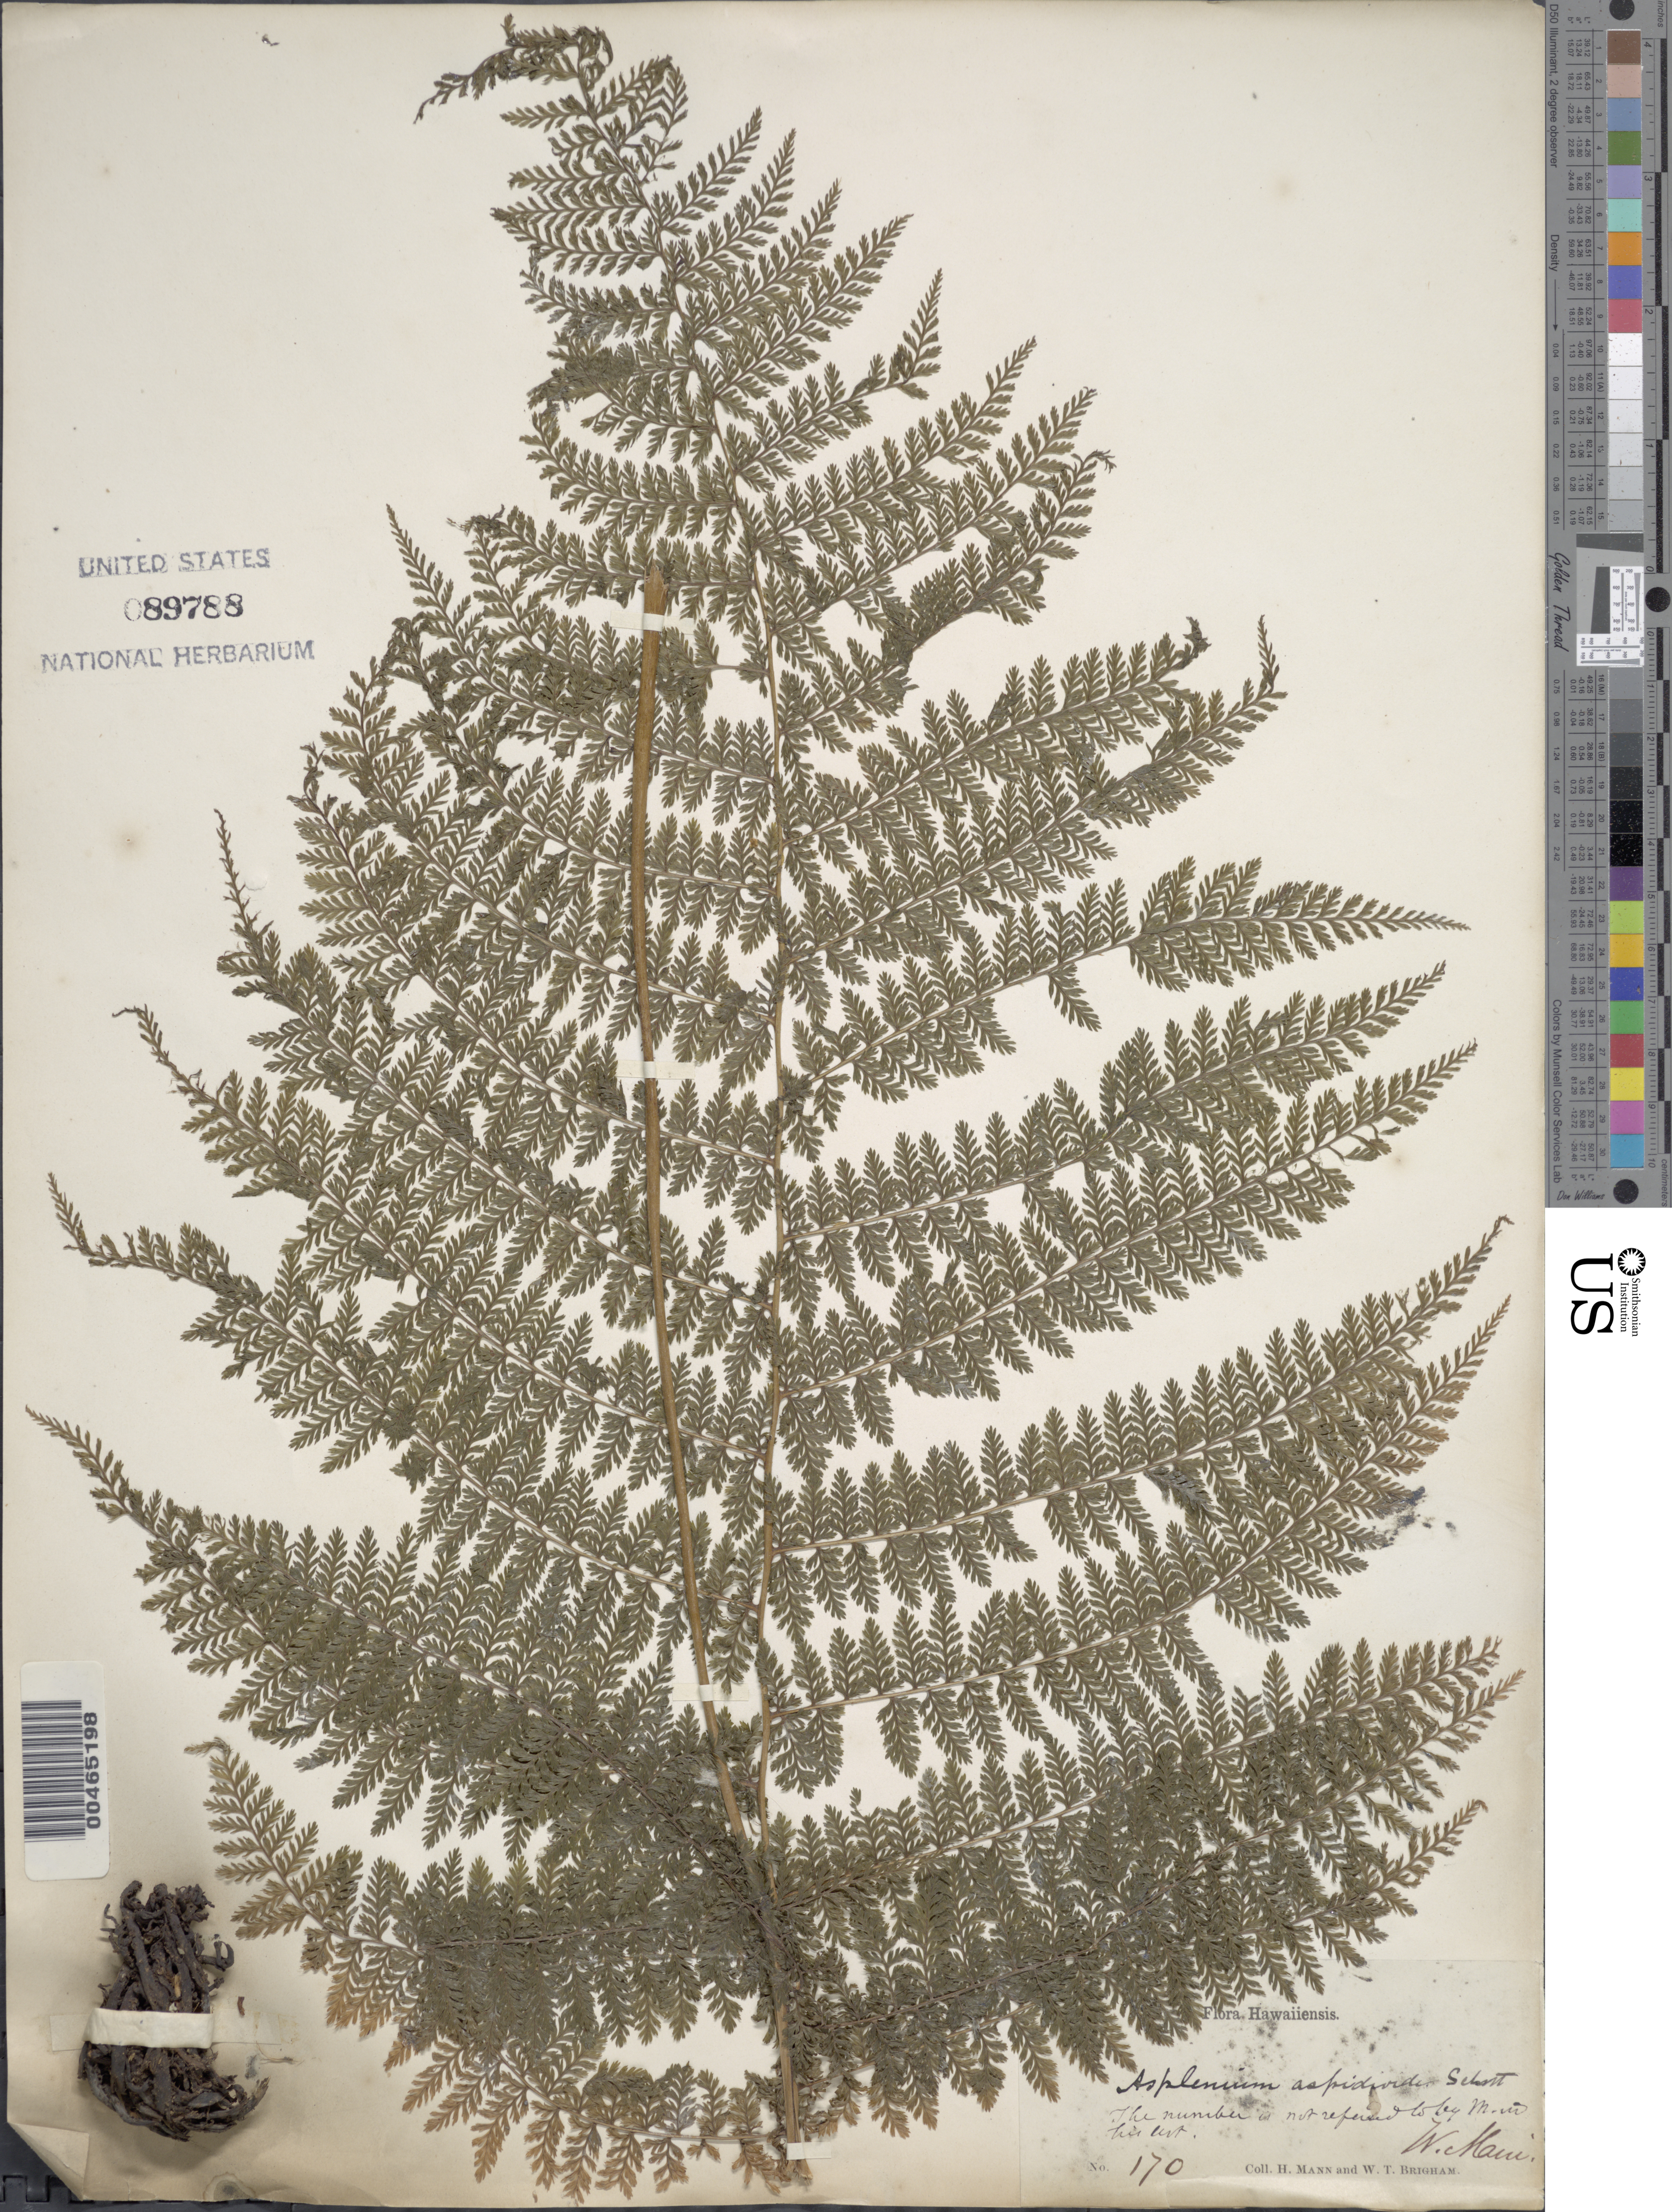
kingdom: Plantae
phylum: Tracheophyta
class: Polypodiopsida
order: Polypodiales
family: Athyriaceae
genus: Athyrium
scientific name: Athyrium microphyllum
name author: (Sm.) Alston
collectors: H. Mann & W. T. Brigham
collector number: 170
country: United States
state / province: Hawaii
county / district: Maui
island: Maui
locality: W Maui, Maui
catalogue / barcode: US 89788